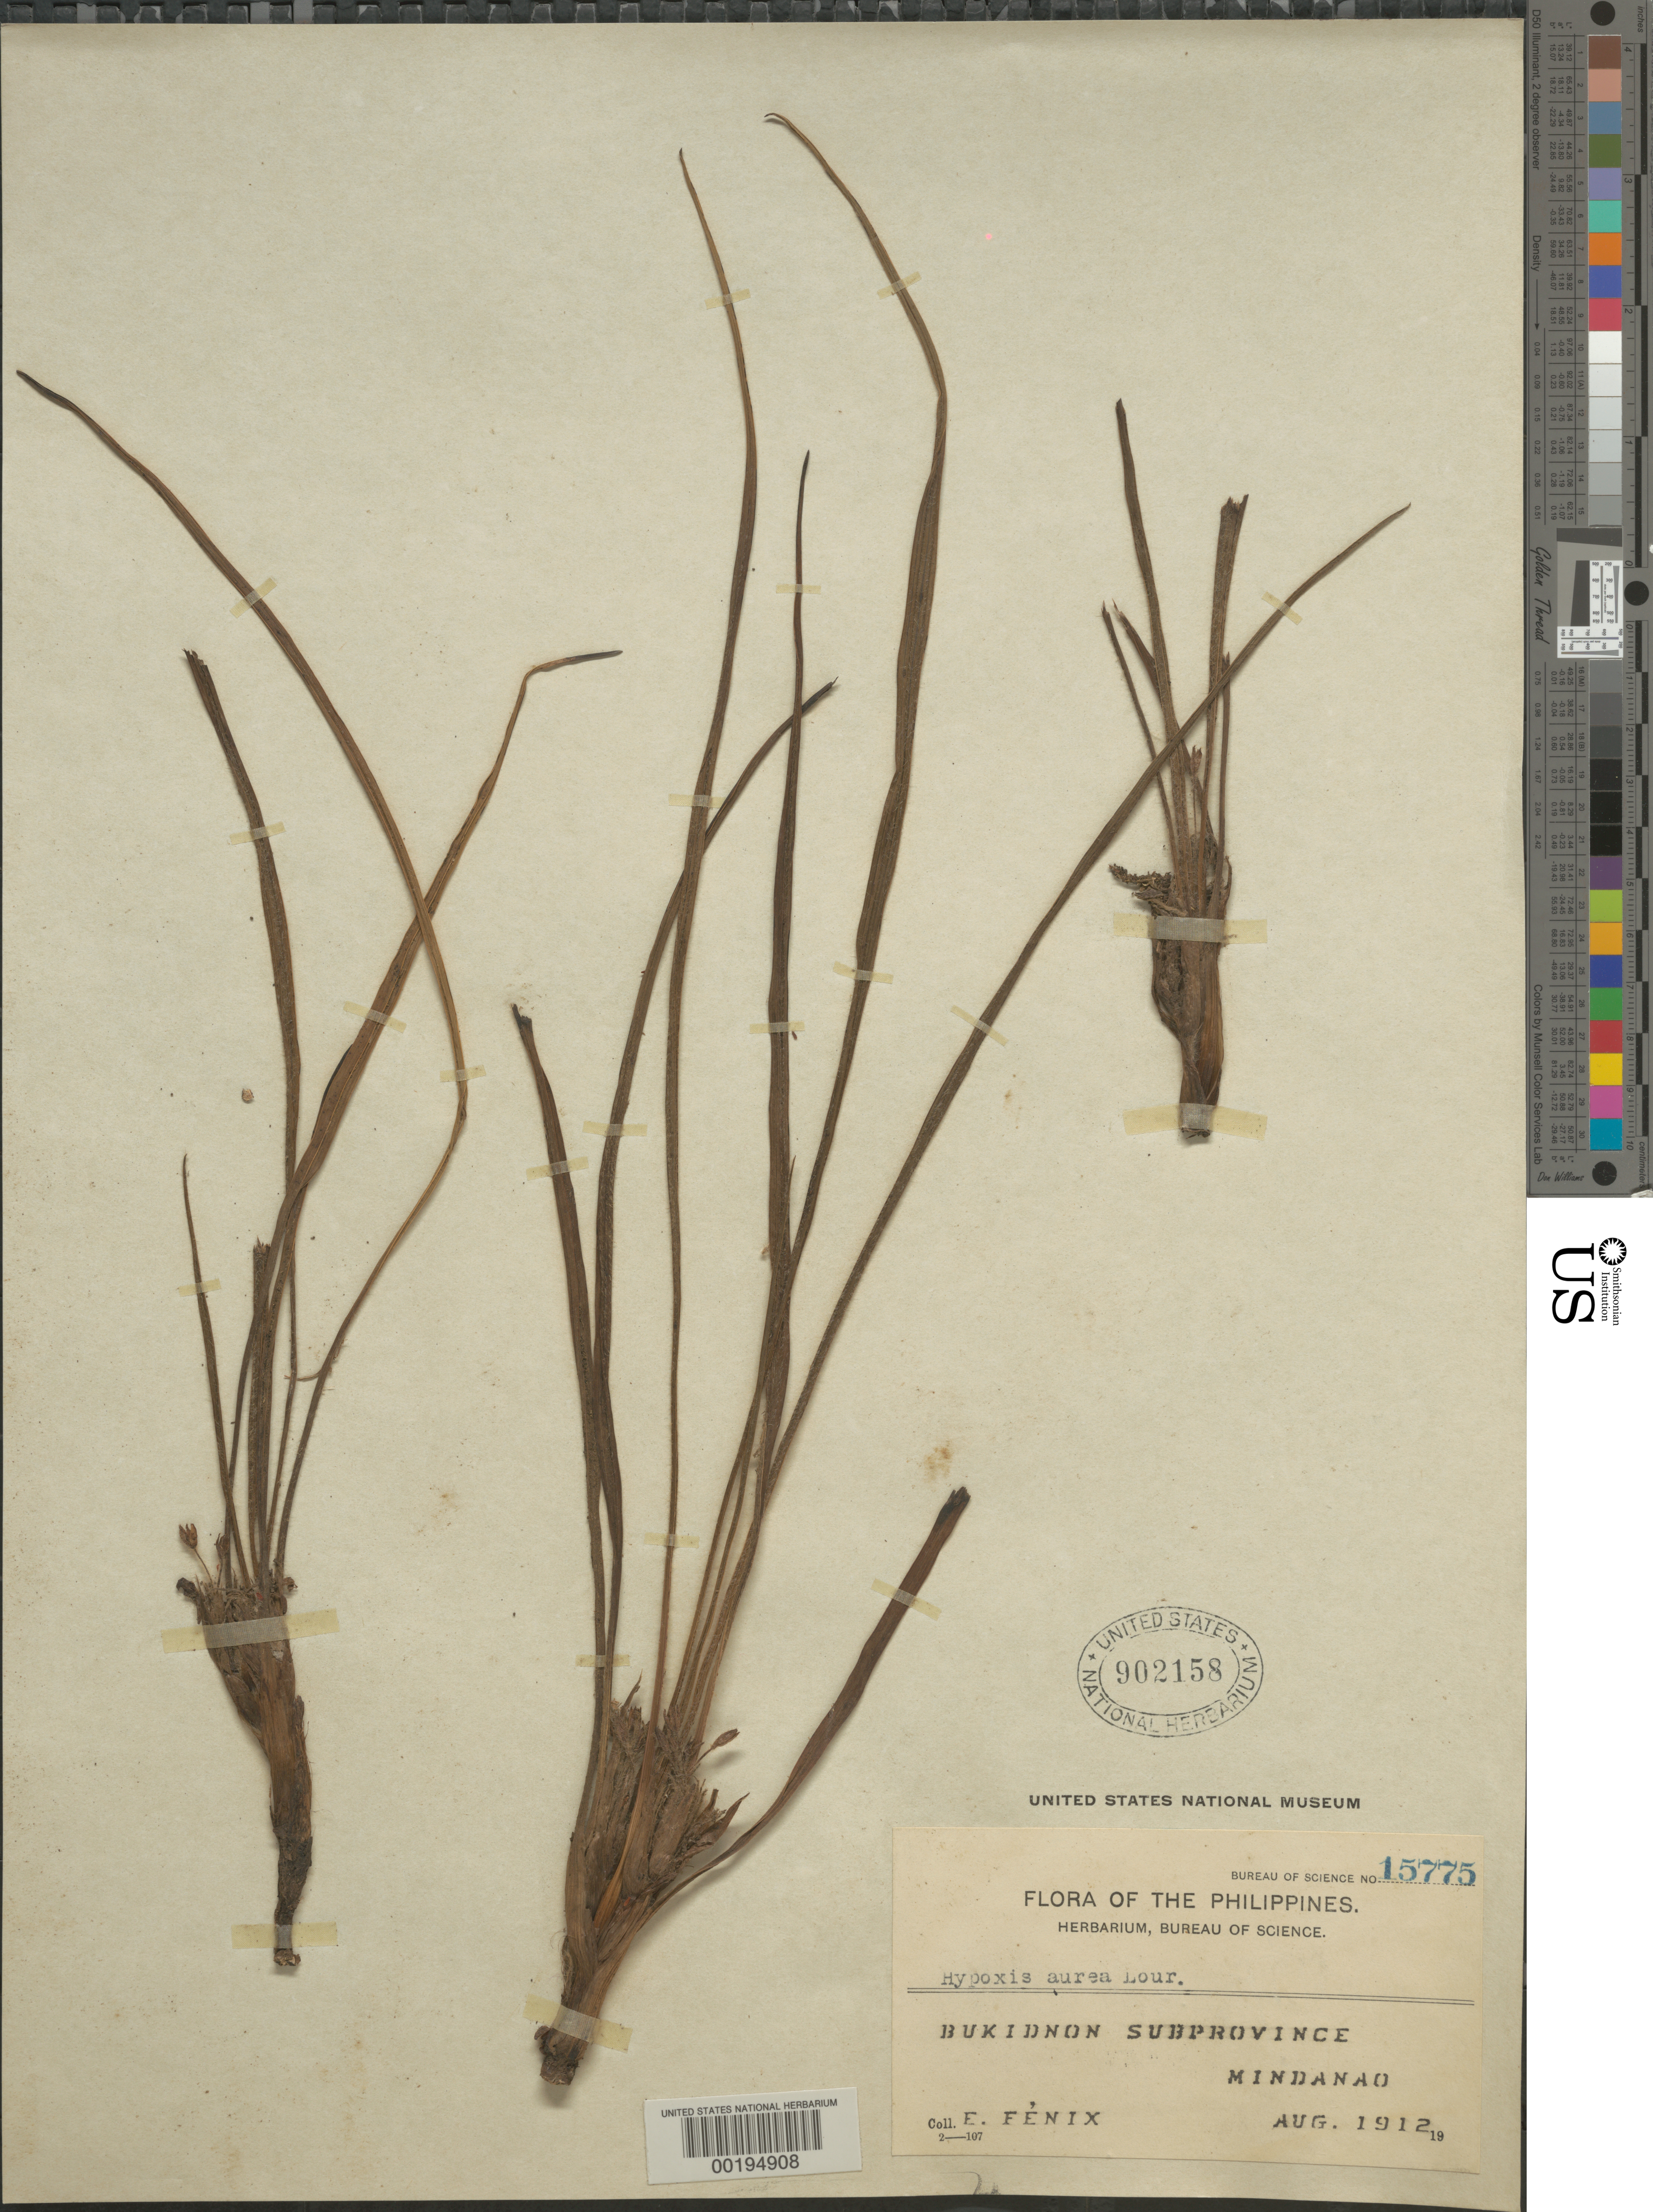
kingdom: Plantae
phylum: Tracheophyta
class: Liliopsida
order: Asparagales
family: Hypoxidaceae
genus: Curculigo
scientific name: Curculigo orchioides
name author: Gaertn.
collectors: E. Fenix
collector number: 15775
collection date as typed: Aug 1912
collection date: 1912-08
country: Philippines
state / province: Northern Mindanao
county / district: Bukidnon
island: Mindanao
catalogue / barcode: US 902158